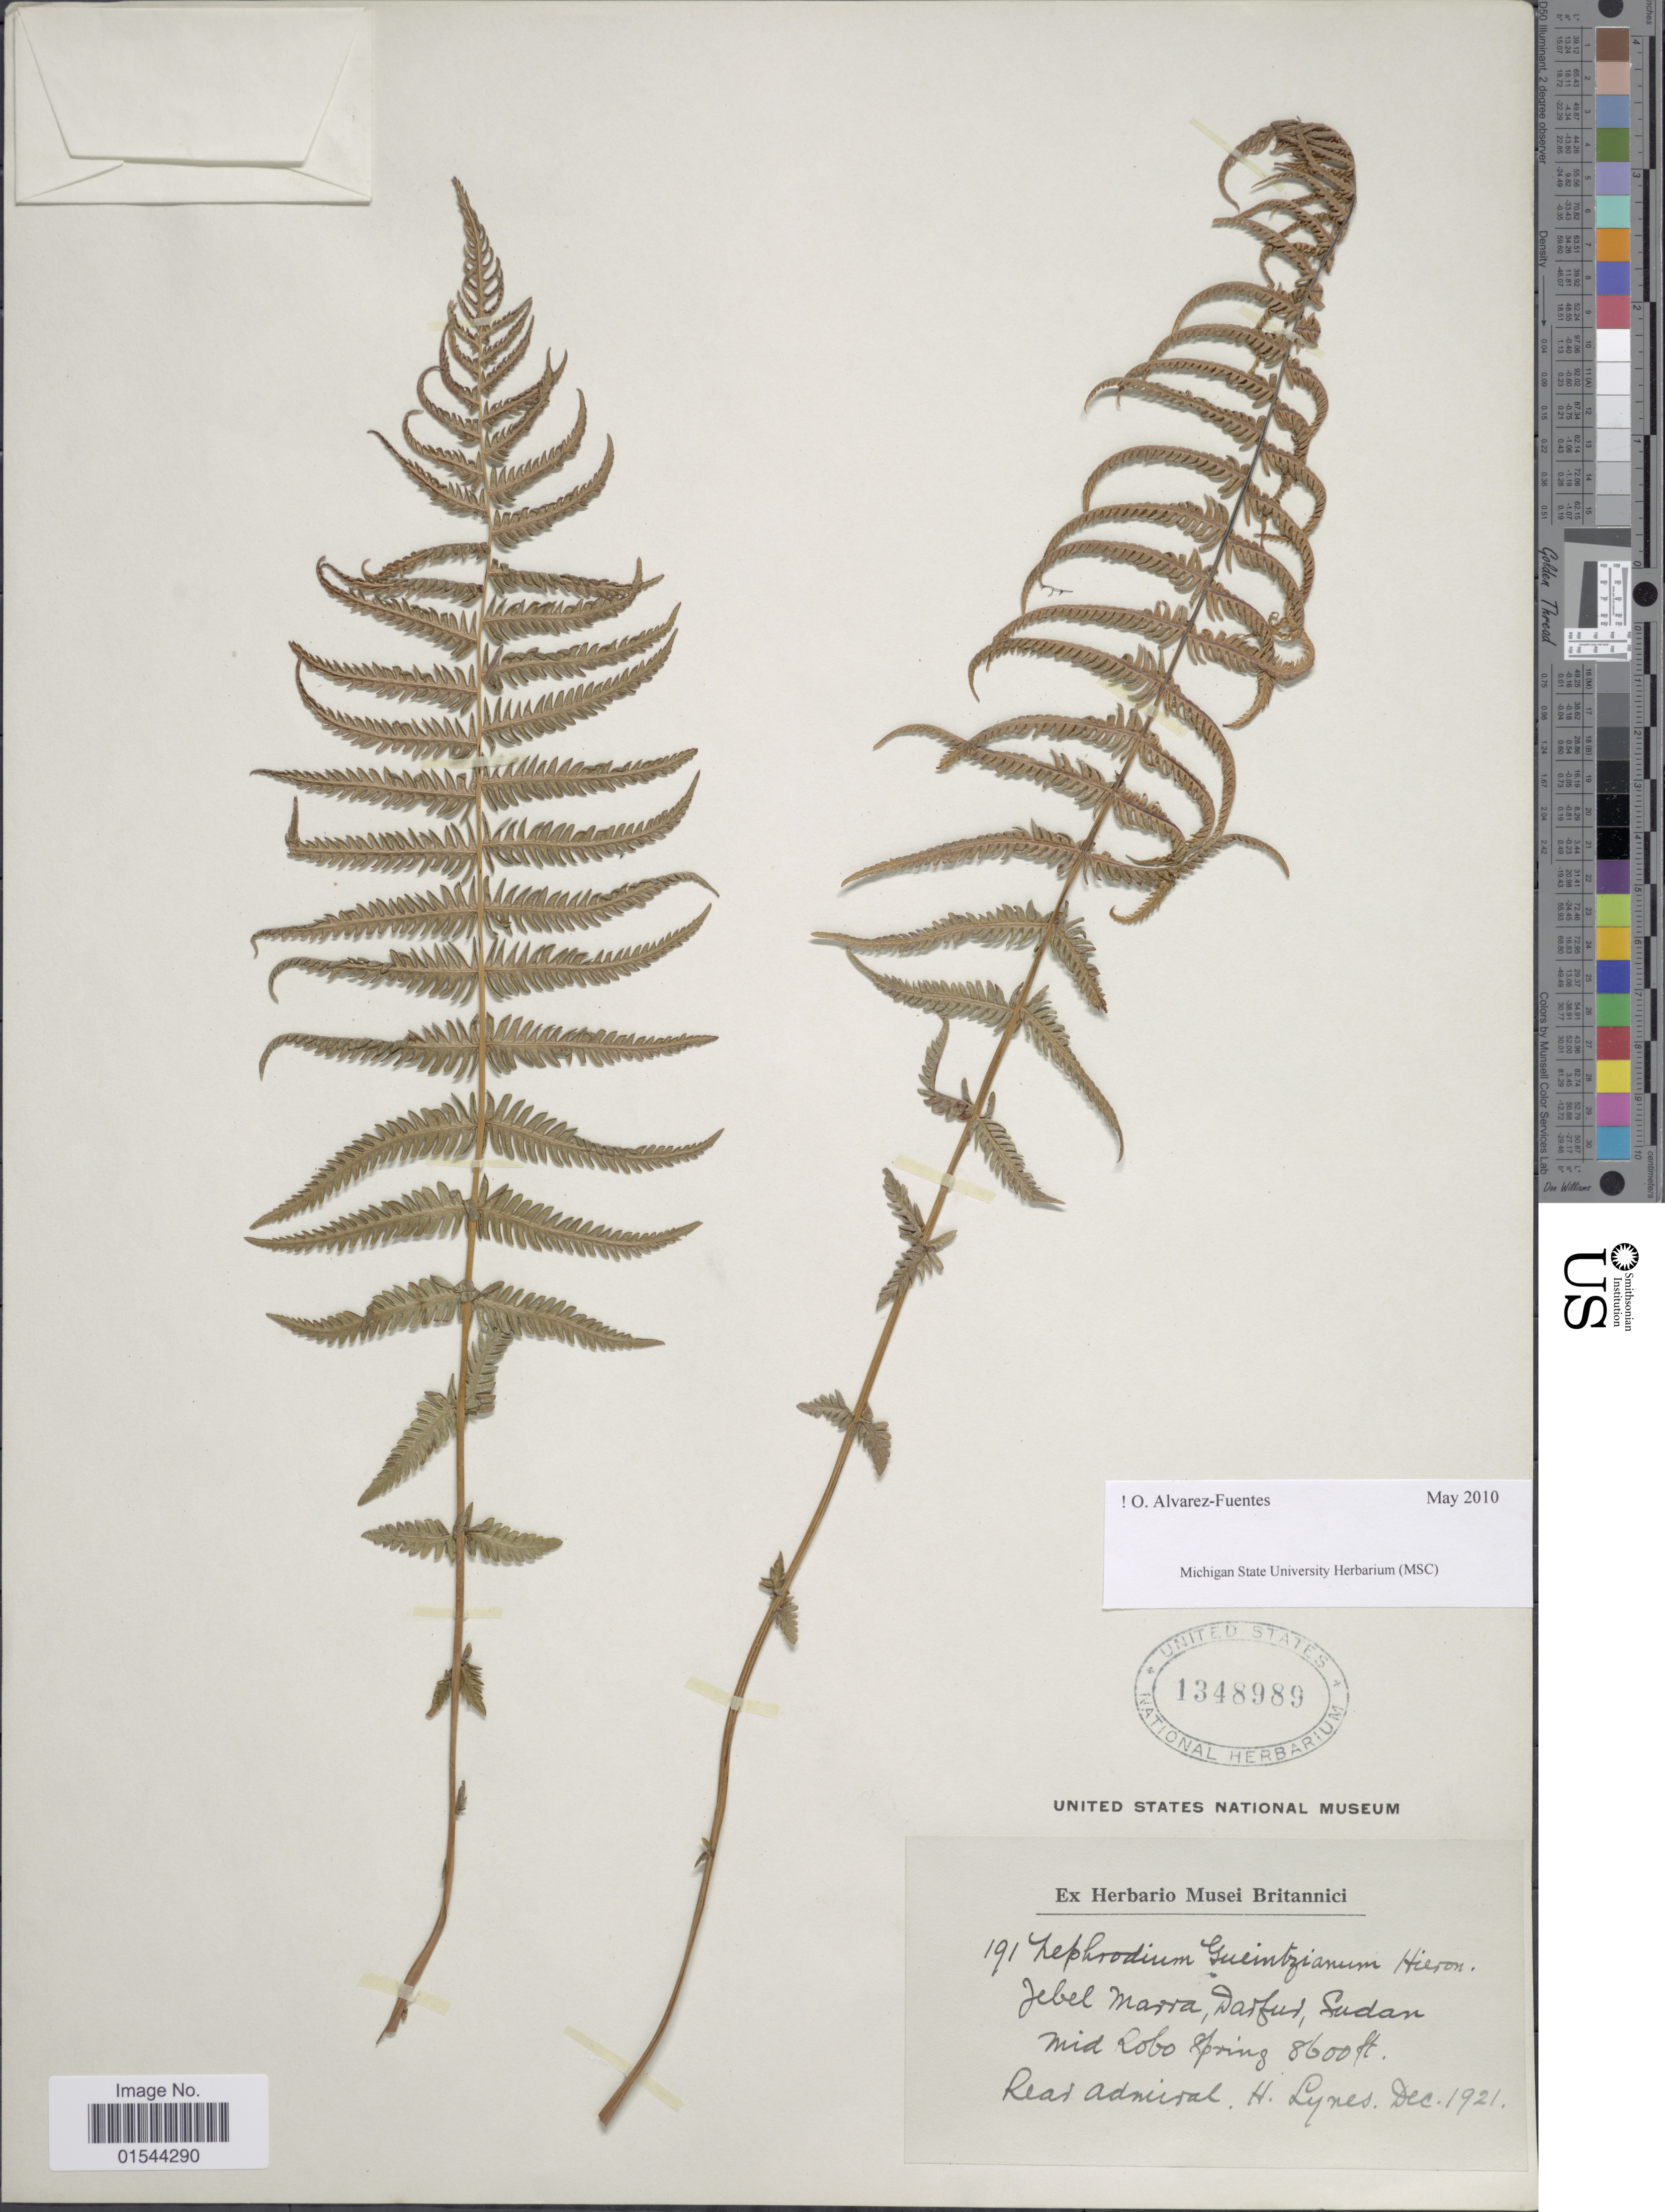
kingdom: Plantae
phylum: Tracheophyta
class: Polypodiopsida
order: Polypodiales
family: Thelypteridaceae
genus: Christella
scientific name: Christella gueinziana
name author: (Mett.) Holttum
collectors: H. Lynes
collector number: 191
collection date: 1921-12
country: Sudan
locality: Jebel Marra, Darfur, Sudan mid Robo Spring.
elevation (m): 2621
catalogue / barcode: US 1348989